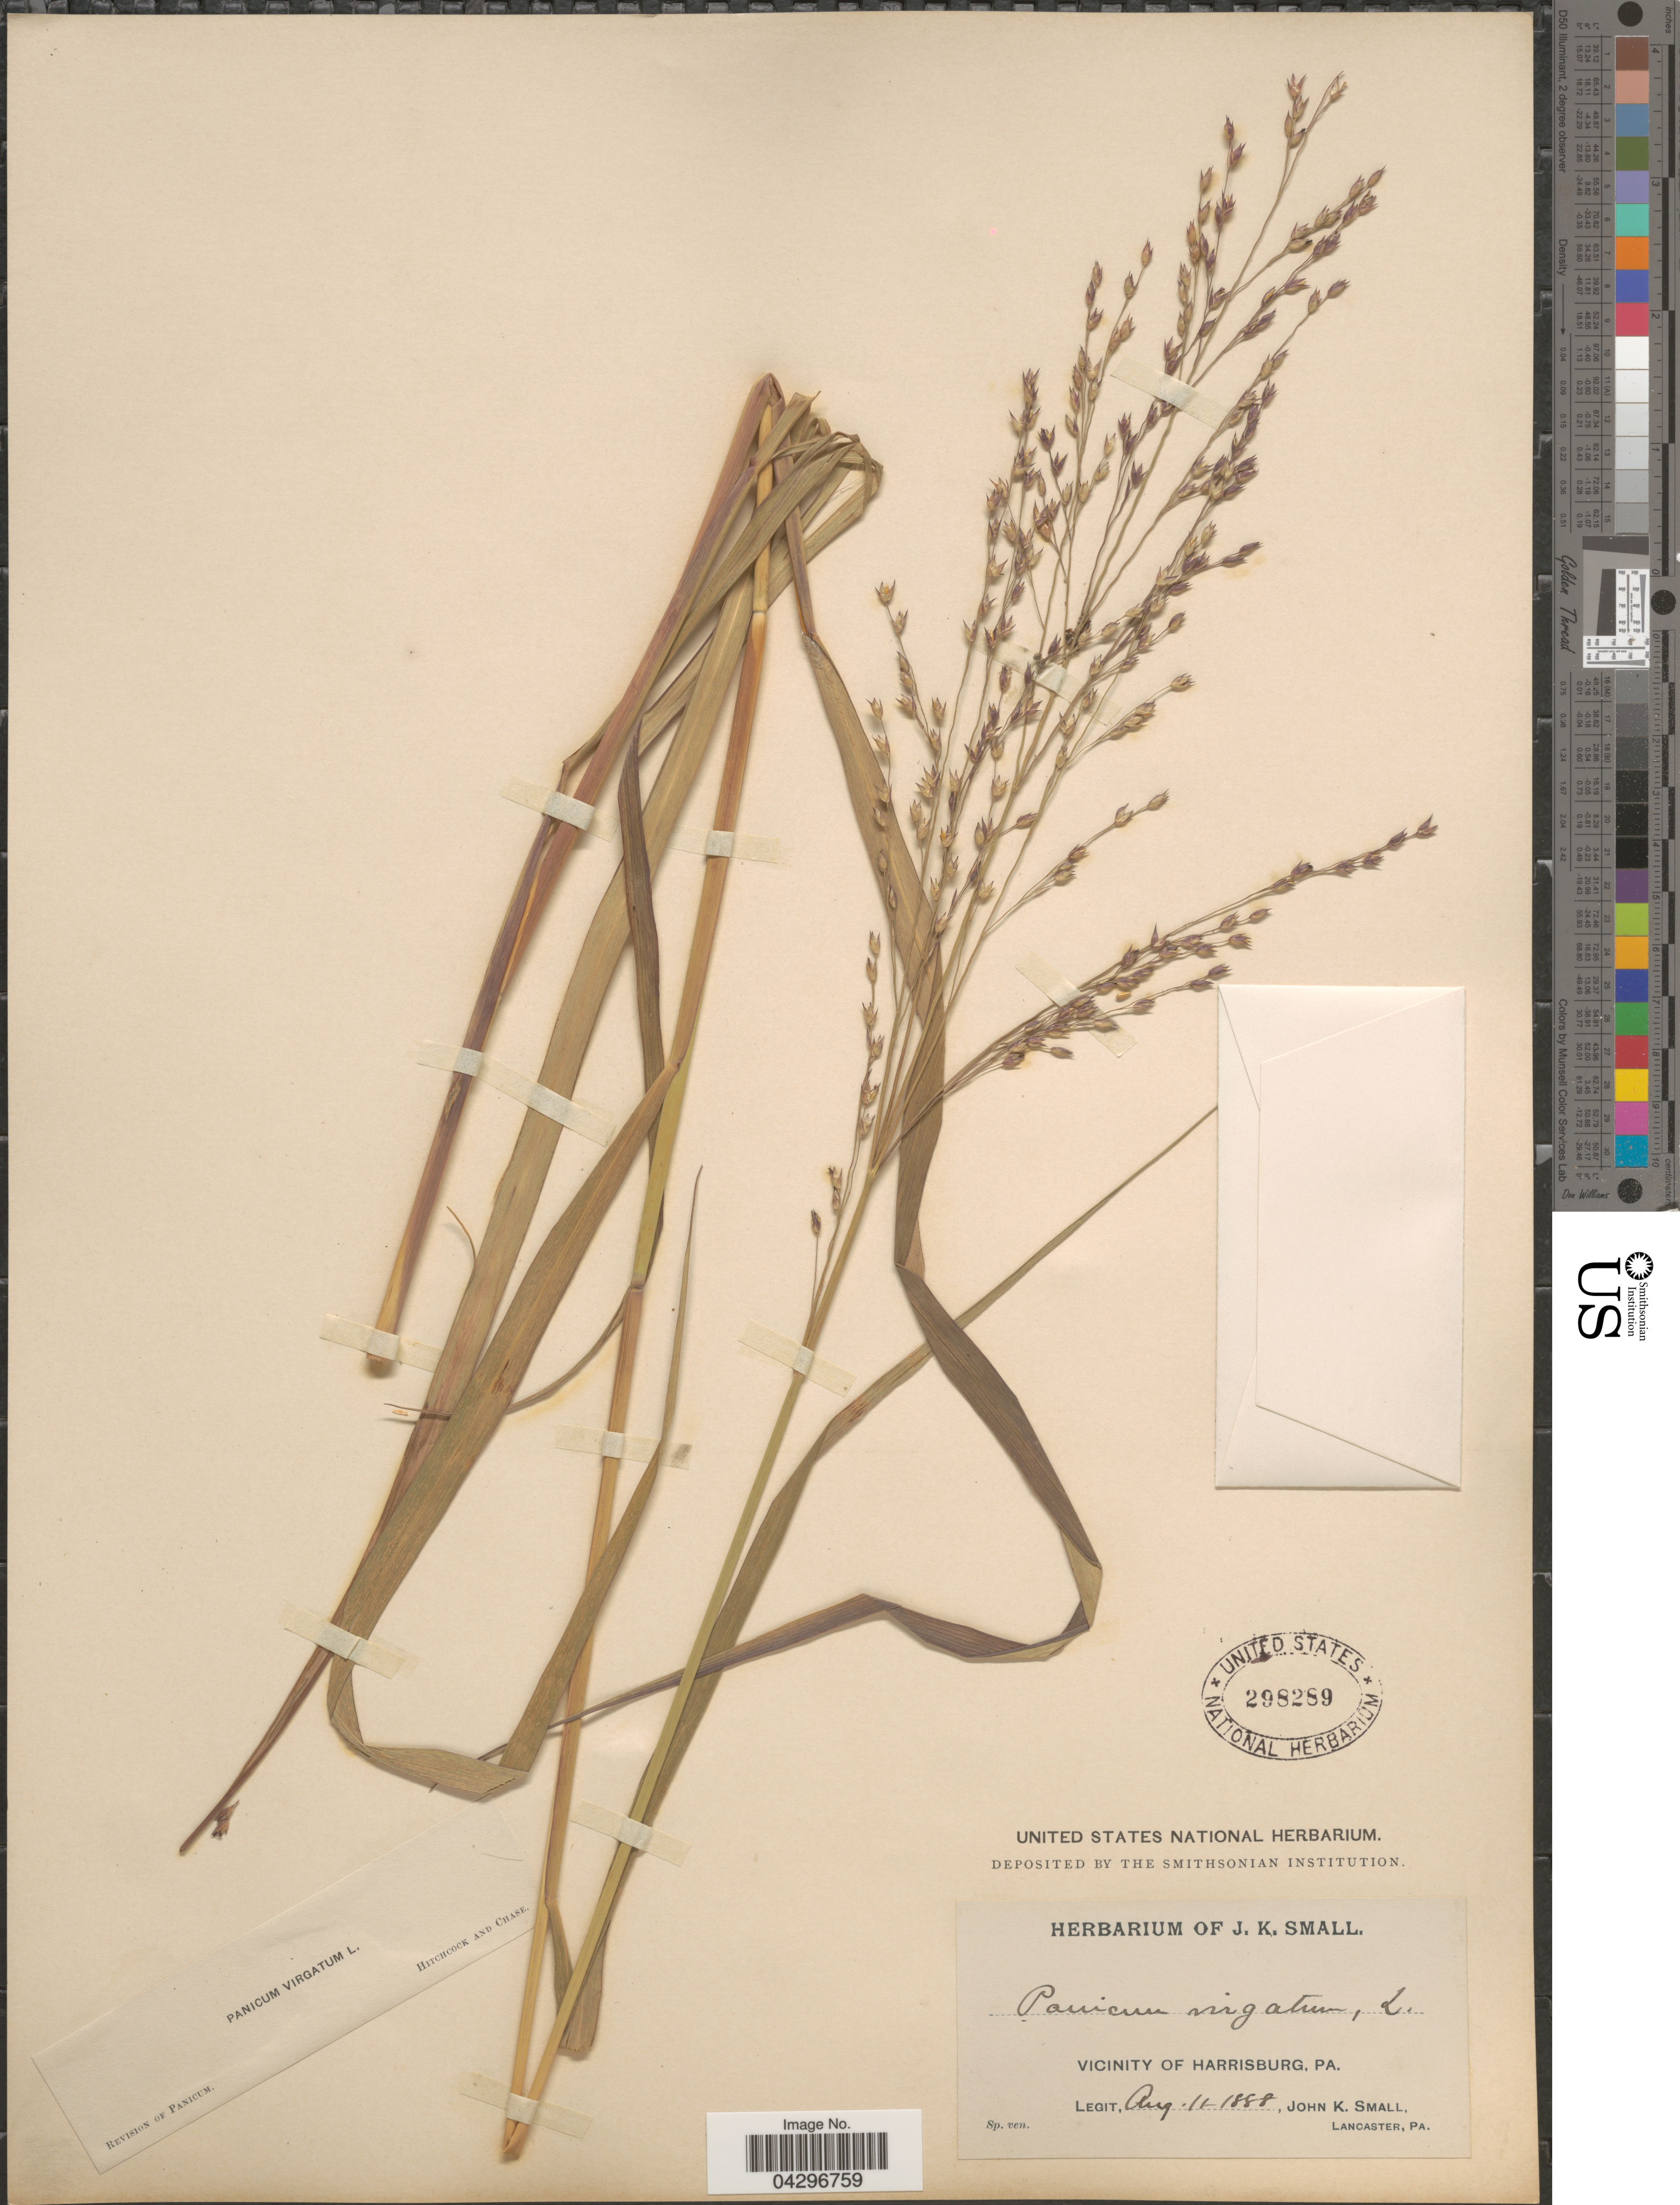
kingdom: Plantae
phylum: Tracheophyta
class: Liliopsida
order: Poales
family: Poaceae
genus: Panicum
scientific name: Panicum virgatum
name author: L.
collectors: J. K. Small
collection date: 1888-08-11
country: United States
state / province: Pennsylvania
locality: Vicinity of Harrisburg.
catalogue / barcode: US 298289